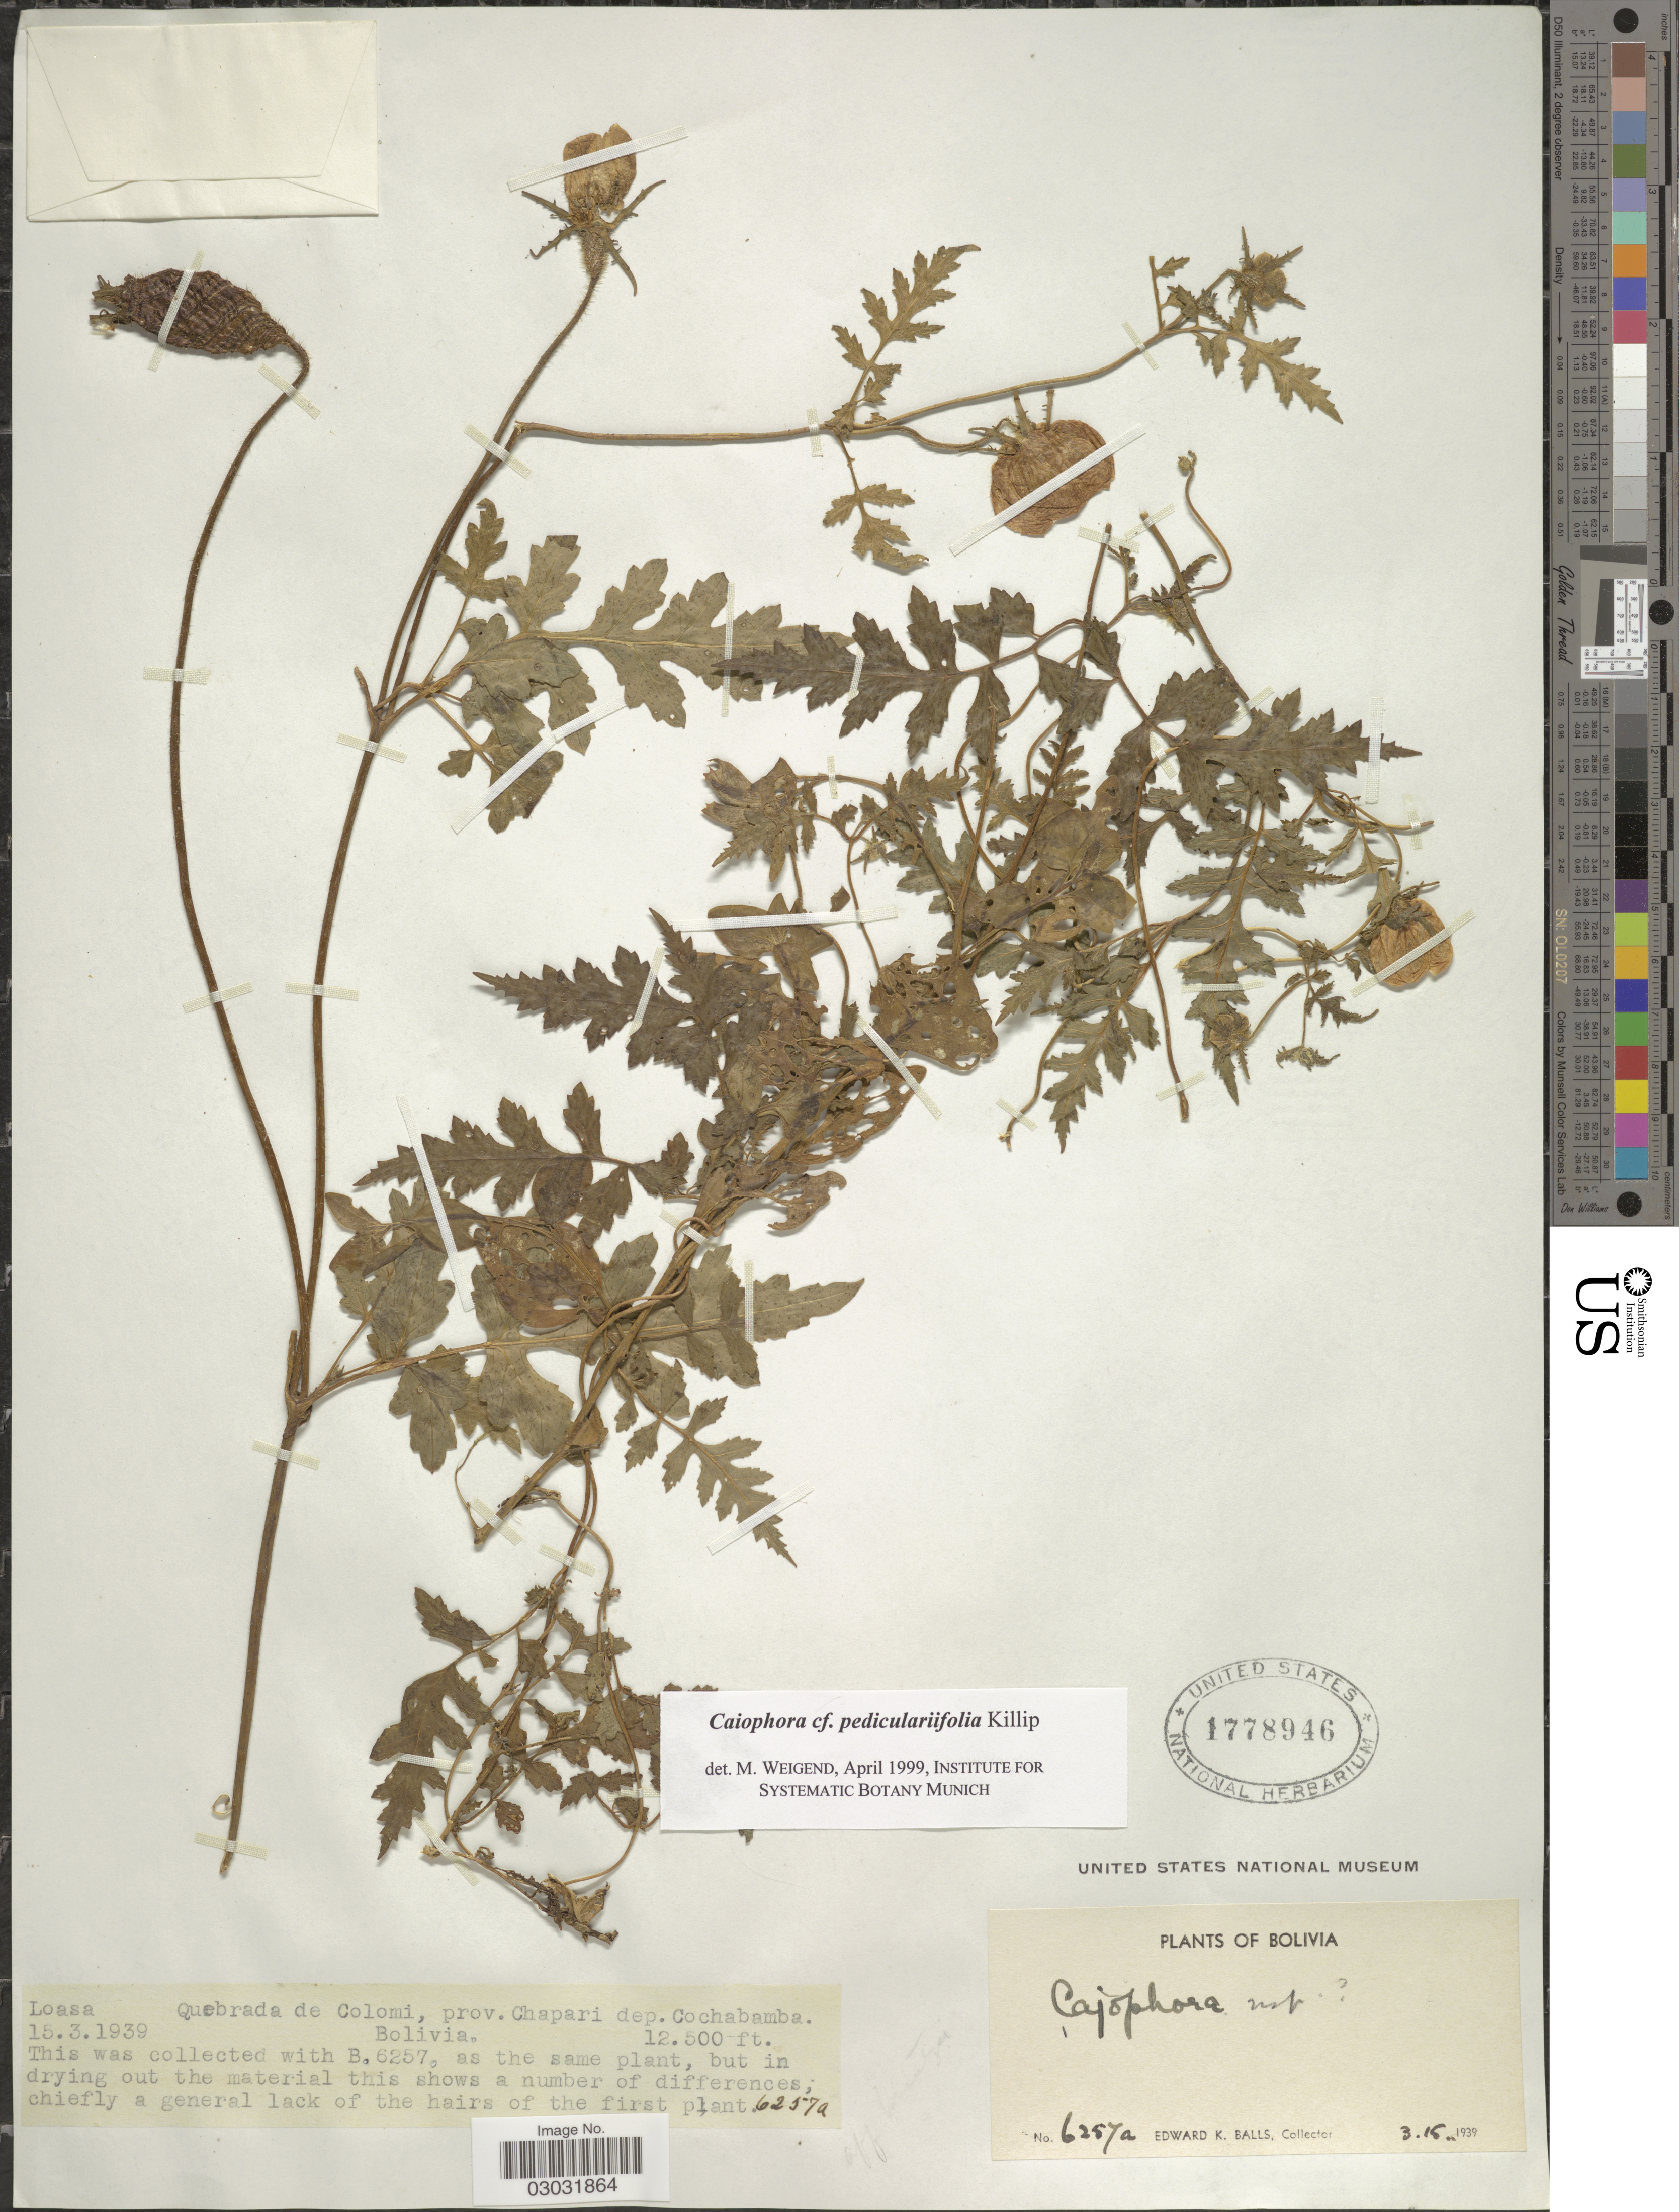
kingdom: Plantae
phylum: Tracheophyta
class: Magnoliopsida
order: Cornales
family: Loasaceae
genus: Caiophora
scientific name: Caiophora pedicularifolia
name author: Killip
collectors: E. K. Balls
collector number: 6275a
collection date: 1939-03-15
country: Bolivia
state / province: Cochabamba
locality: Quebrada de Colomi, prov Chapari, dep Cochabamba.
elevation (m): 3810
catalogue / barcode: US 1778946